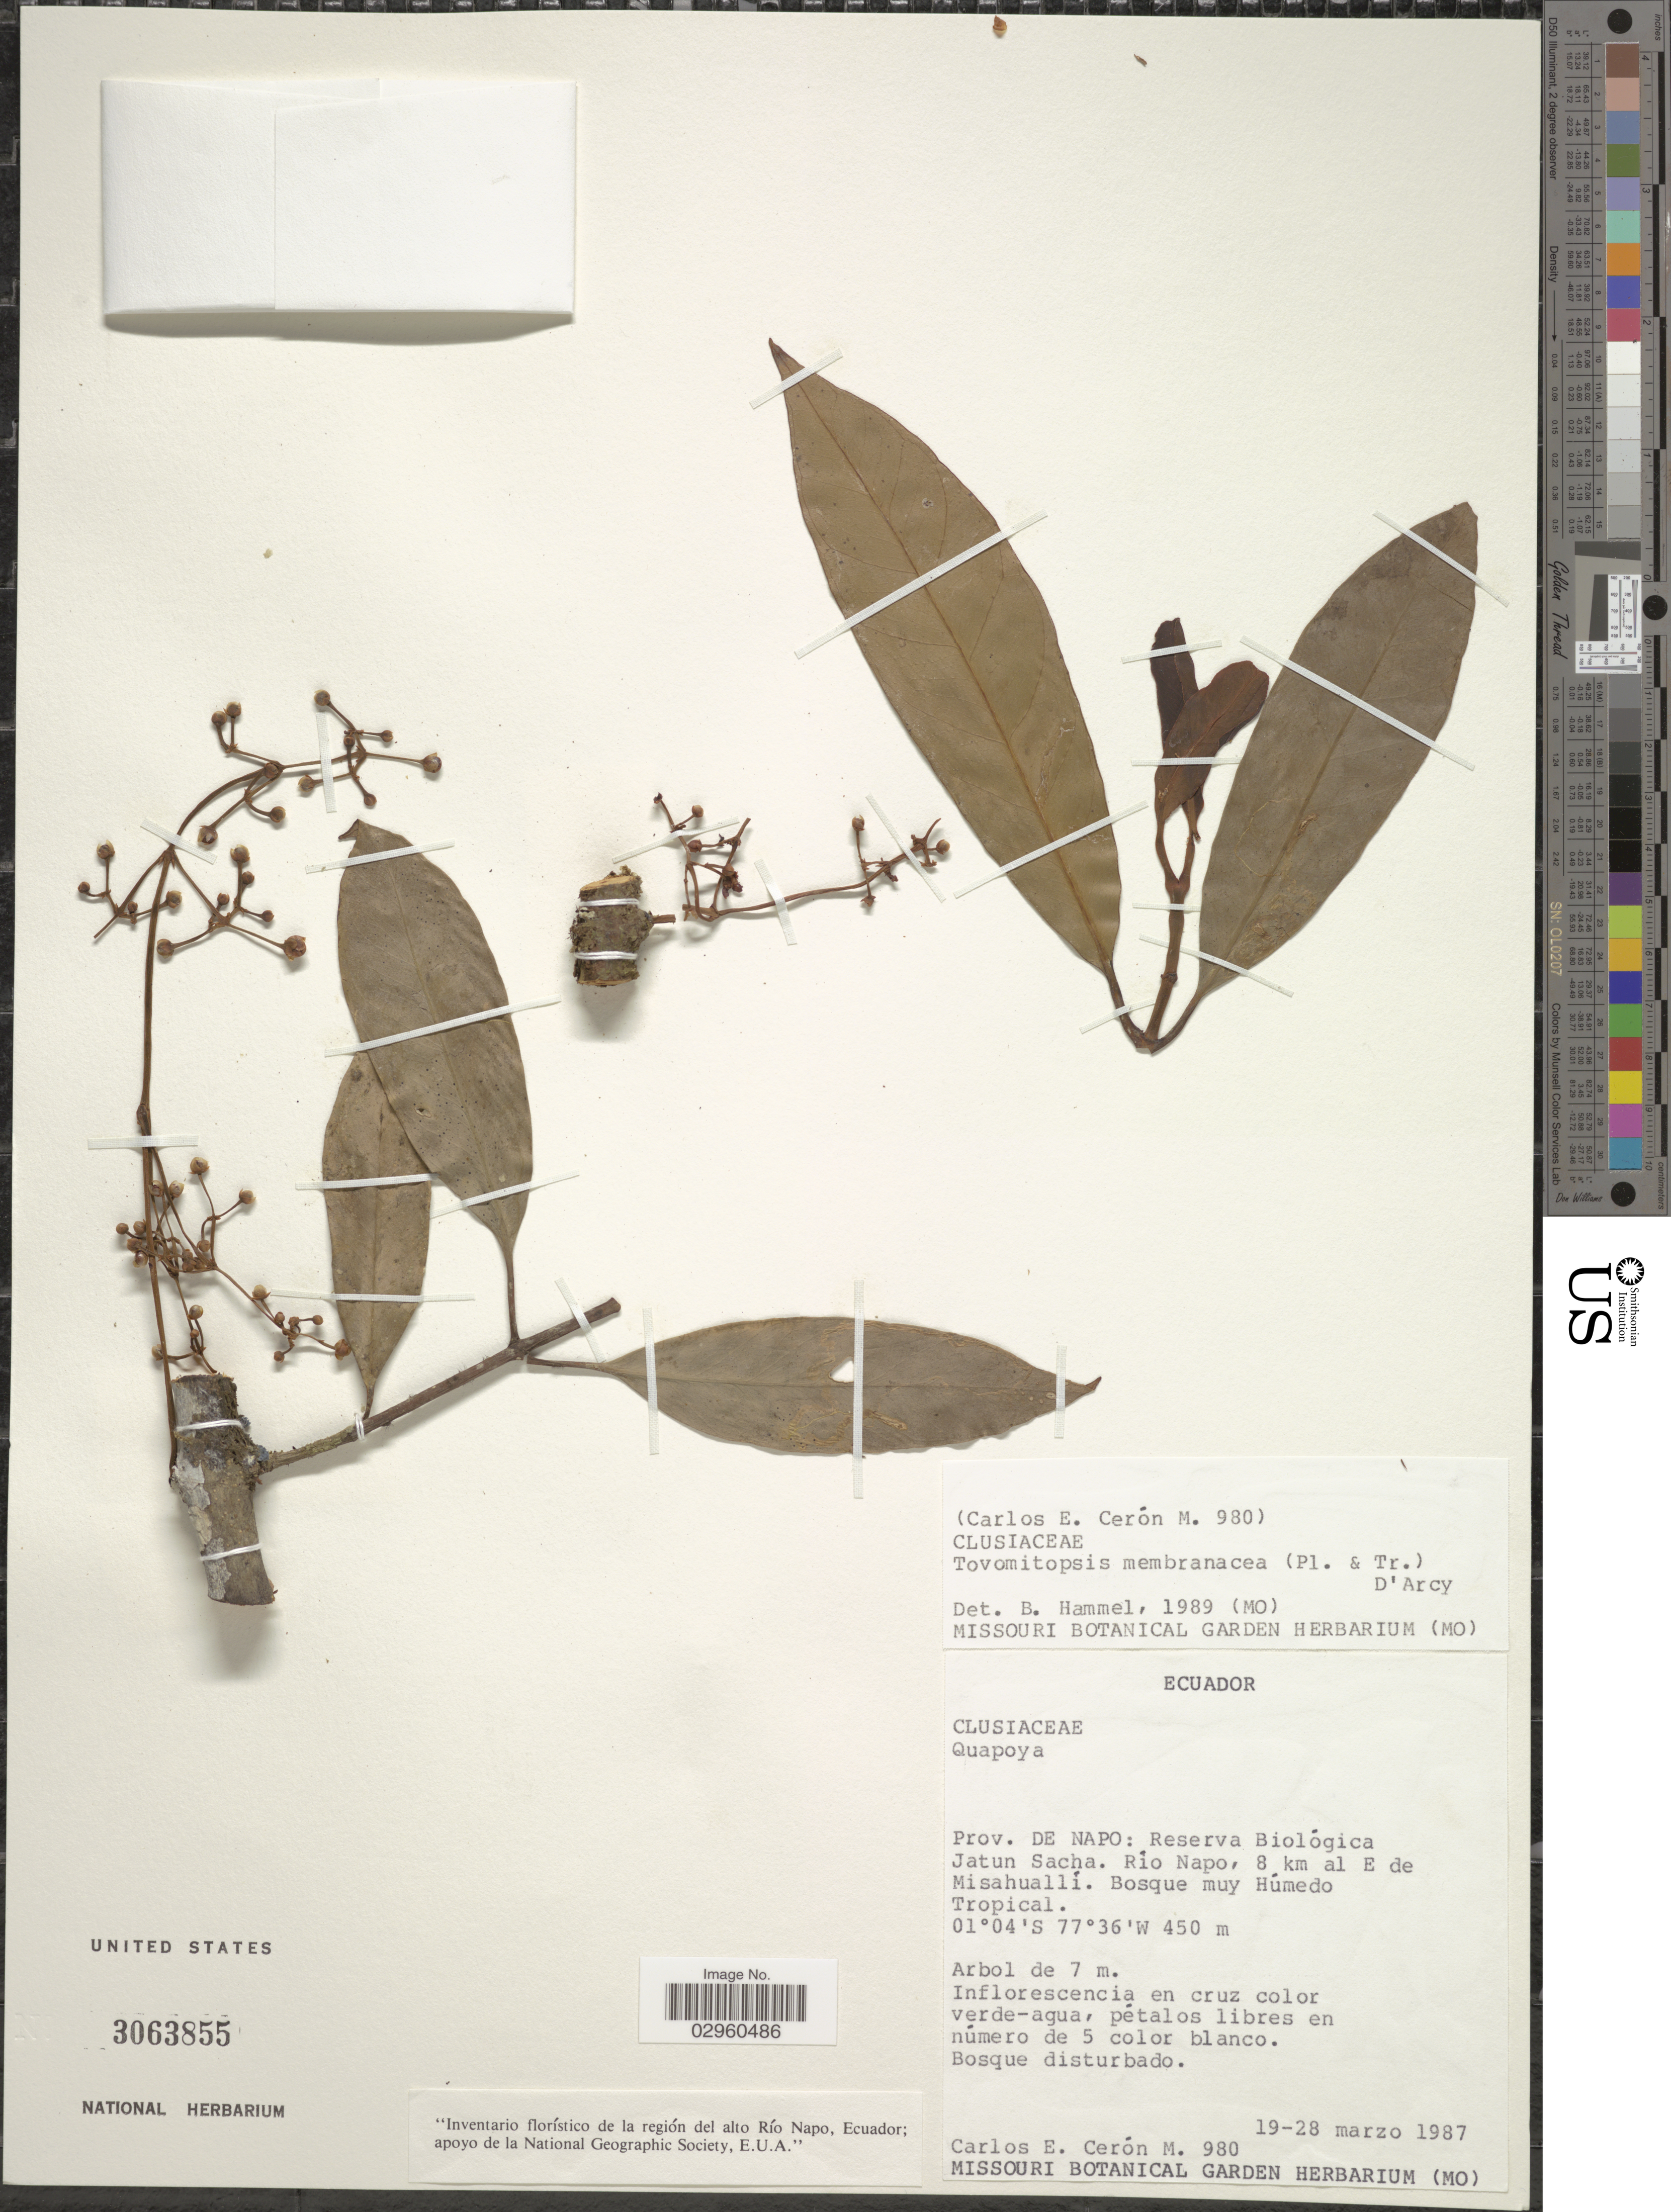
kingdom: Plantae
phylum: Tracheophyta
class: Magnoliopsida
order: Malpighiales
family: Clusiaceae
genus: Tovomitopsis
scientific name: Tovomitopsis membranacea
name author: (Planch. & Triana) D'Arcy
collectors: C. E. Cerón M.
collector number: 980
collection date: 1987-03-19/1987-03-28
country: Ecuador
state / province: Napo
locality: Prov. de Napo: Reserva Biológica Jatun Sacha. Río Napo, 8 km al E de Misahuallí. Bosque muy Húmedo Tropical.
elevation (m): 450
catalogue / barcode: US 3063855